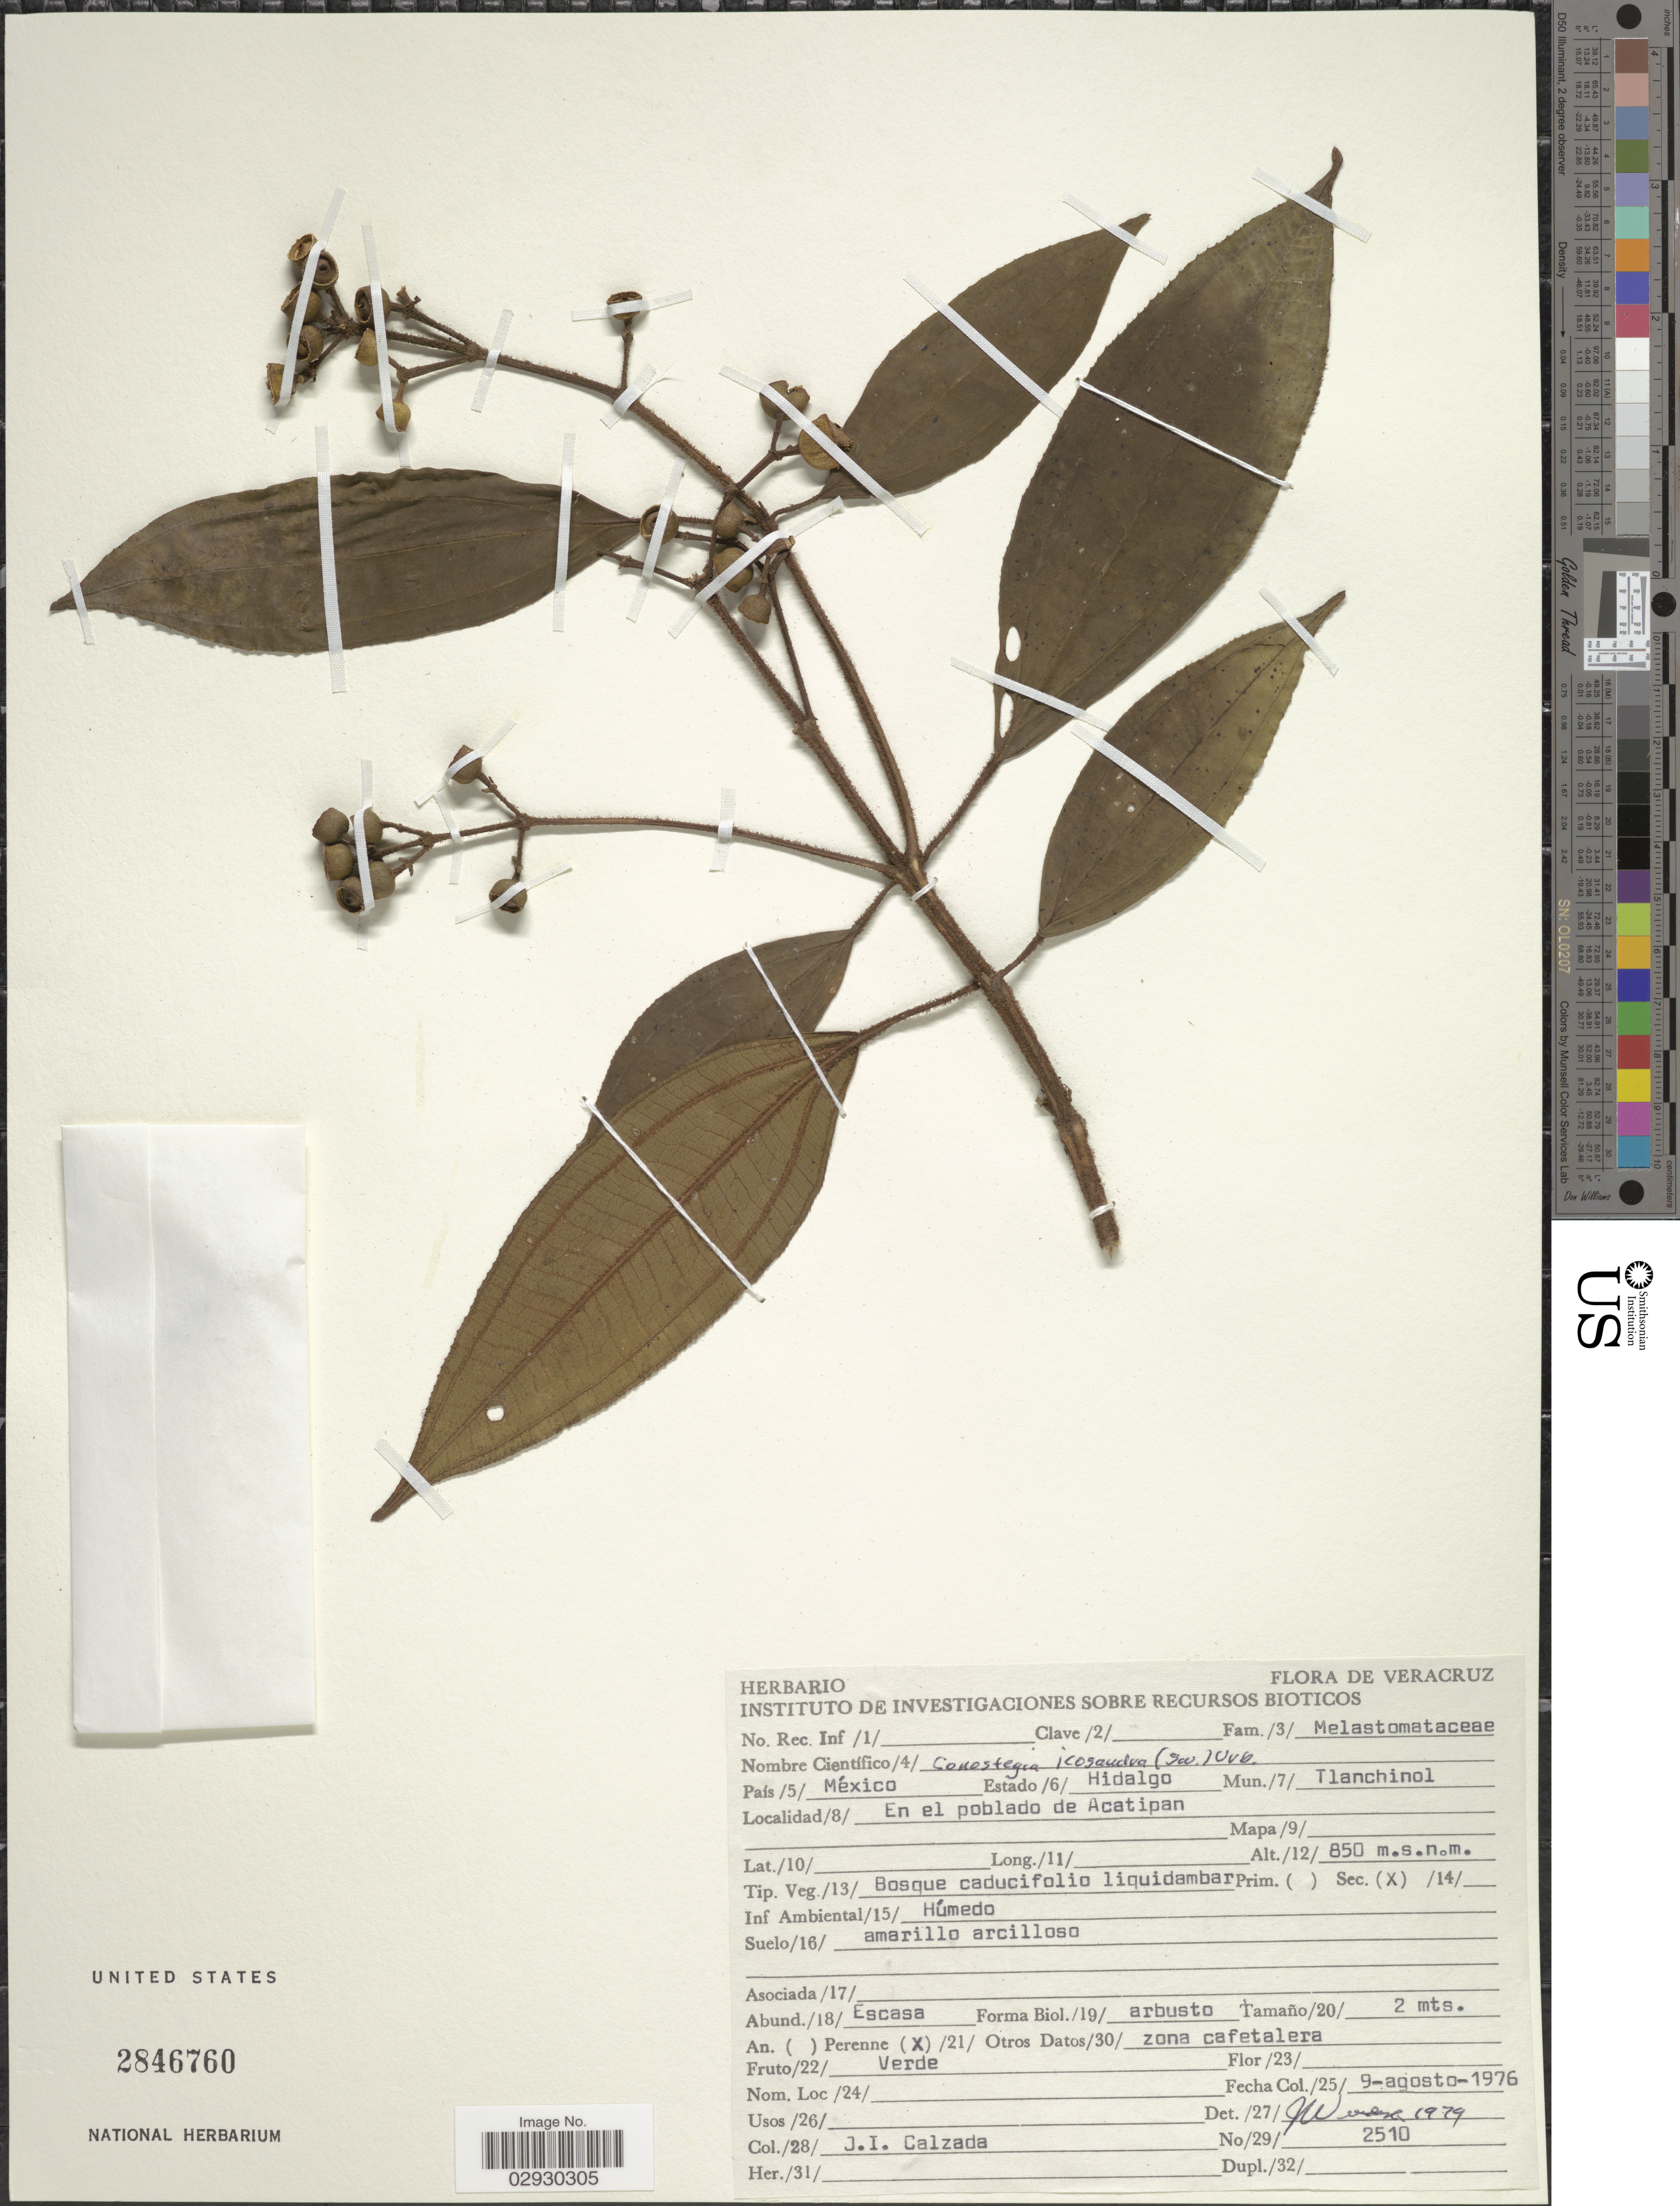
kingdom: Plantae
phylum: Tracheophyta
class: Magnoliopsida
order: Myrtales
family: Melastomataceae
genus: Conostegia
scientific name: Conostegia icosandra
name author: (Sw.) Urb.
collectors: J. I. Calzada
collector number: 2510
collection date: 1976-08-09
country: Mexico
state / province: Hidalgo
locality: Estado Hidalgo. Mun. Tlanchinol. En el poblado de Acatipan.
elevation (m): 850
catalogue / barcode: US 2846760